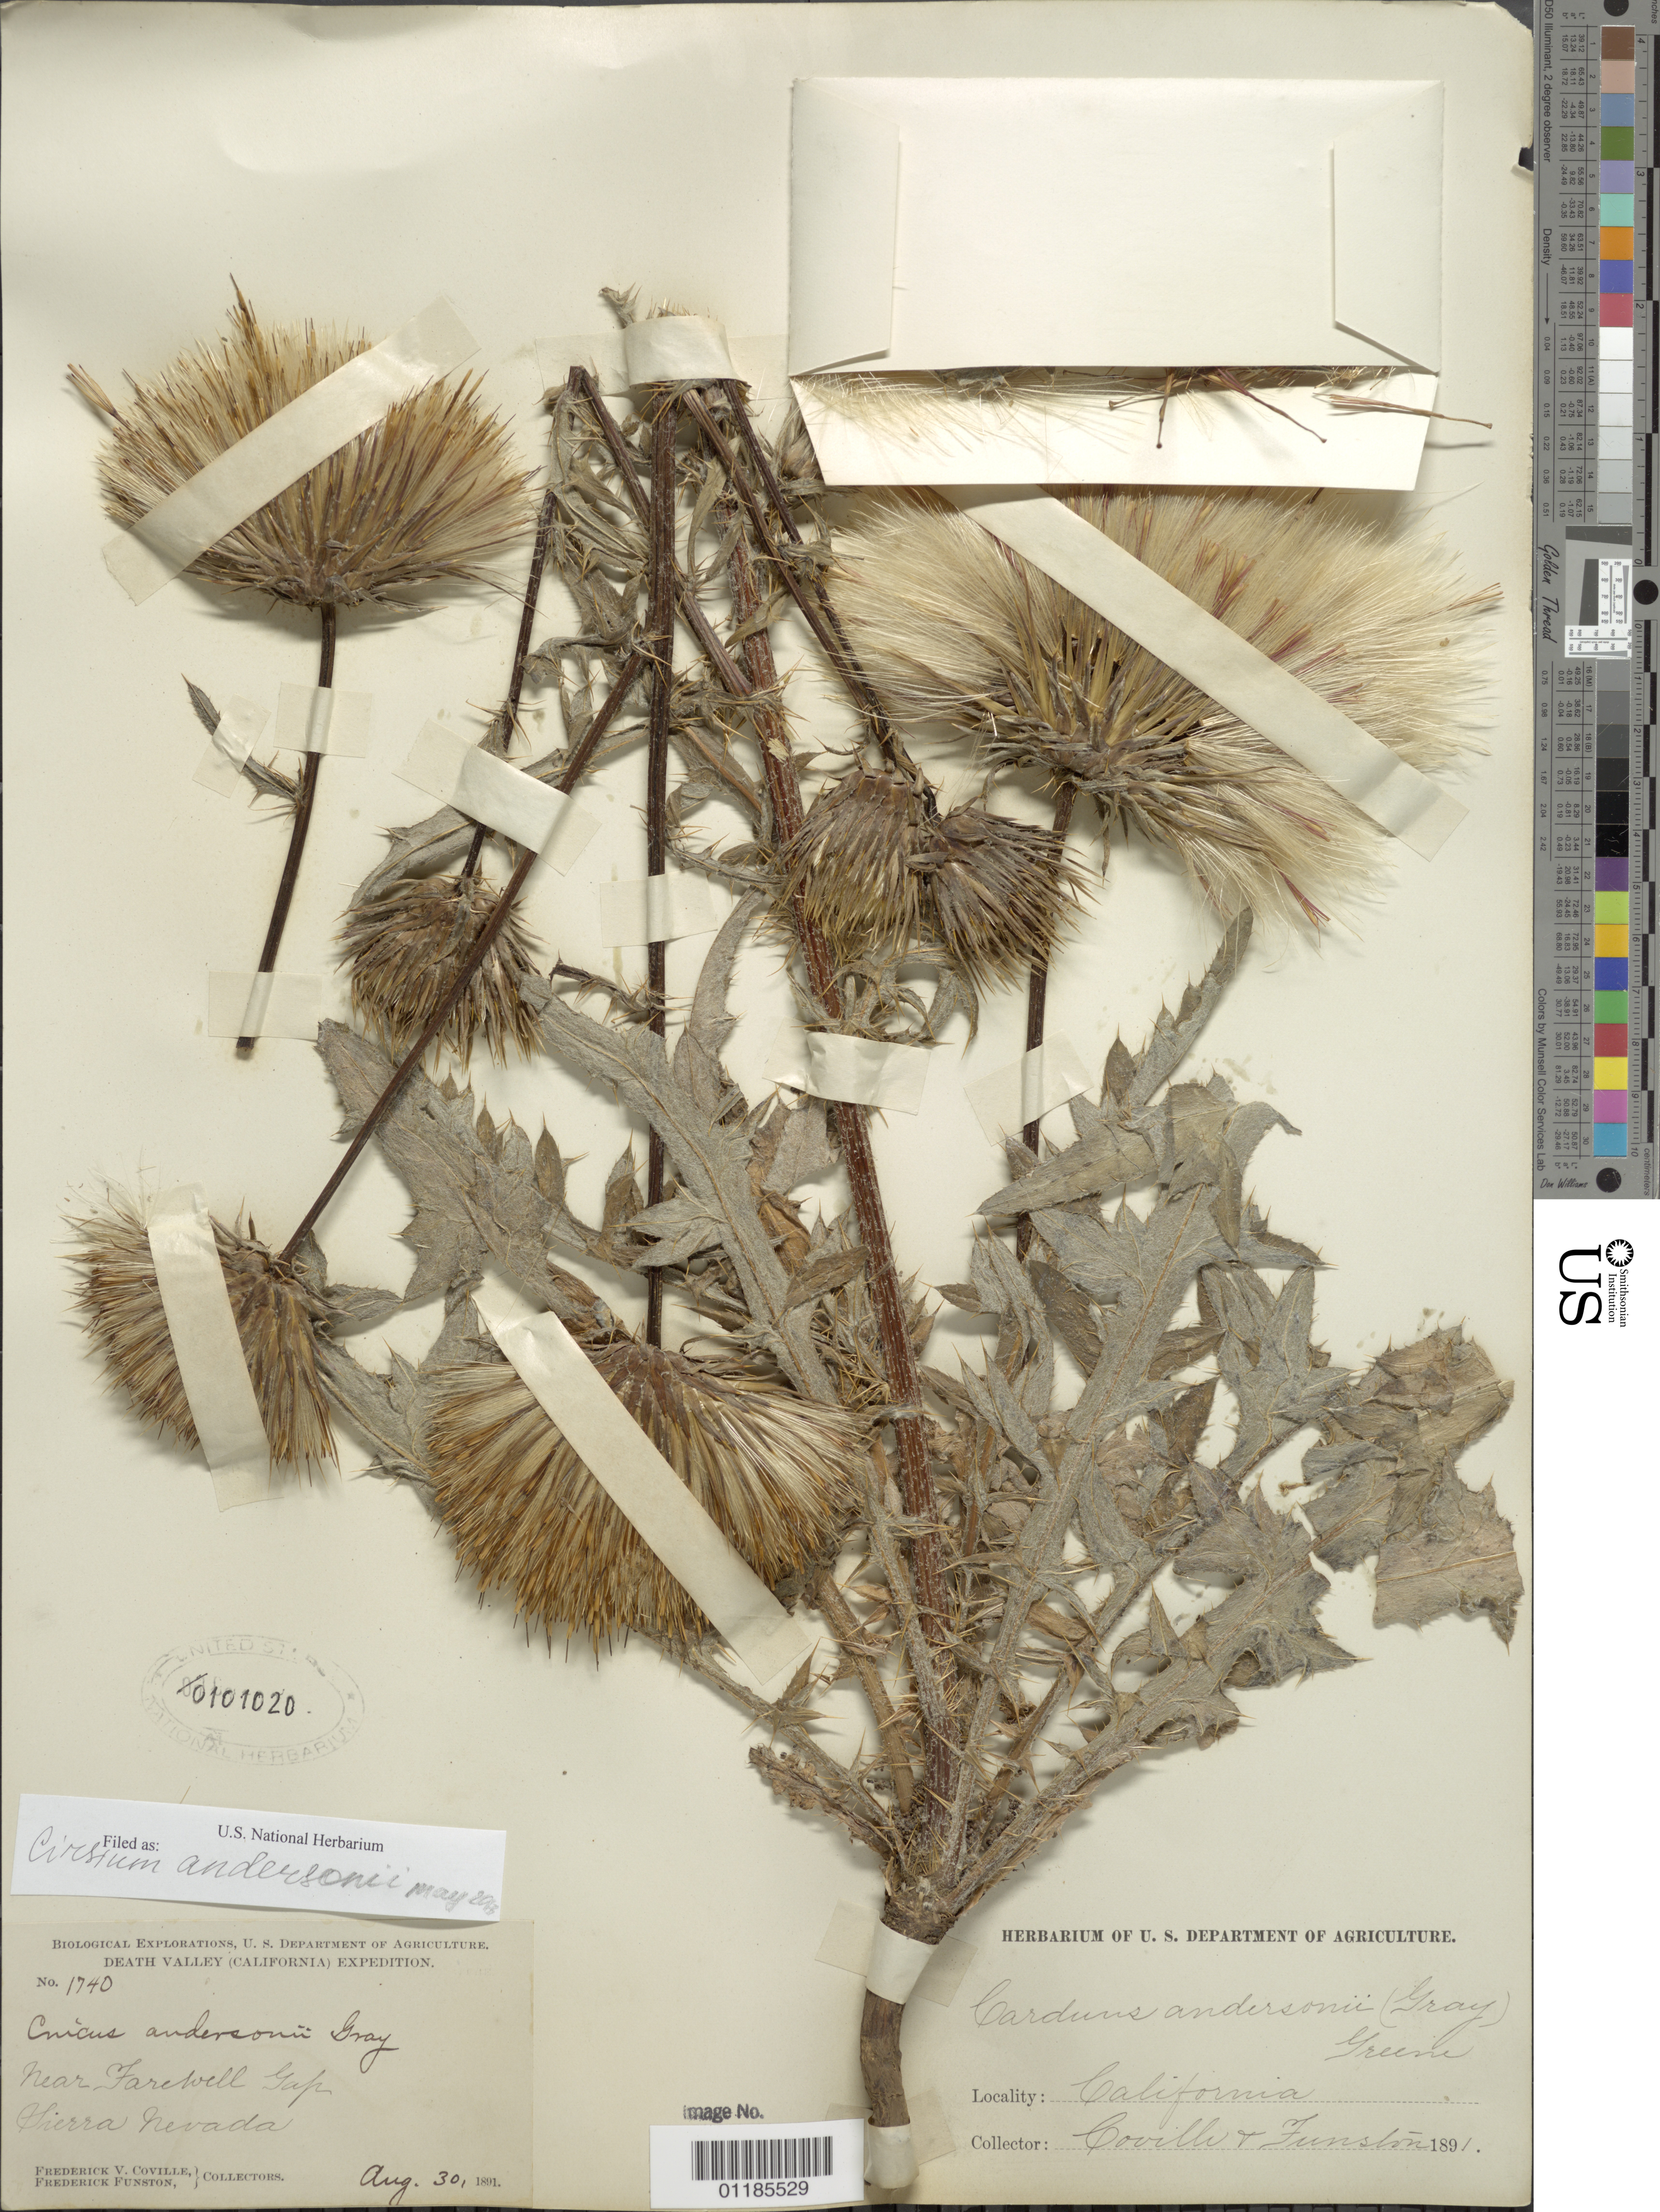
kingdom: Plantae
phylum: Tracheophyta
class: Magnoliopsida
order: Asterales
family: Asteraceae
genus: Cirsium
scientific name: Cirsium andersonii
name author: (A. Gray) Petr.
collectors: F. V. Coville & F. Funston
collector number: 1740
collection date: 1891-08-30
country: United States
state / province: California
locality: near Farewell Gap, Sierra Nevada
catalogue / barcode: US 101020